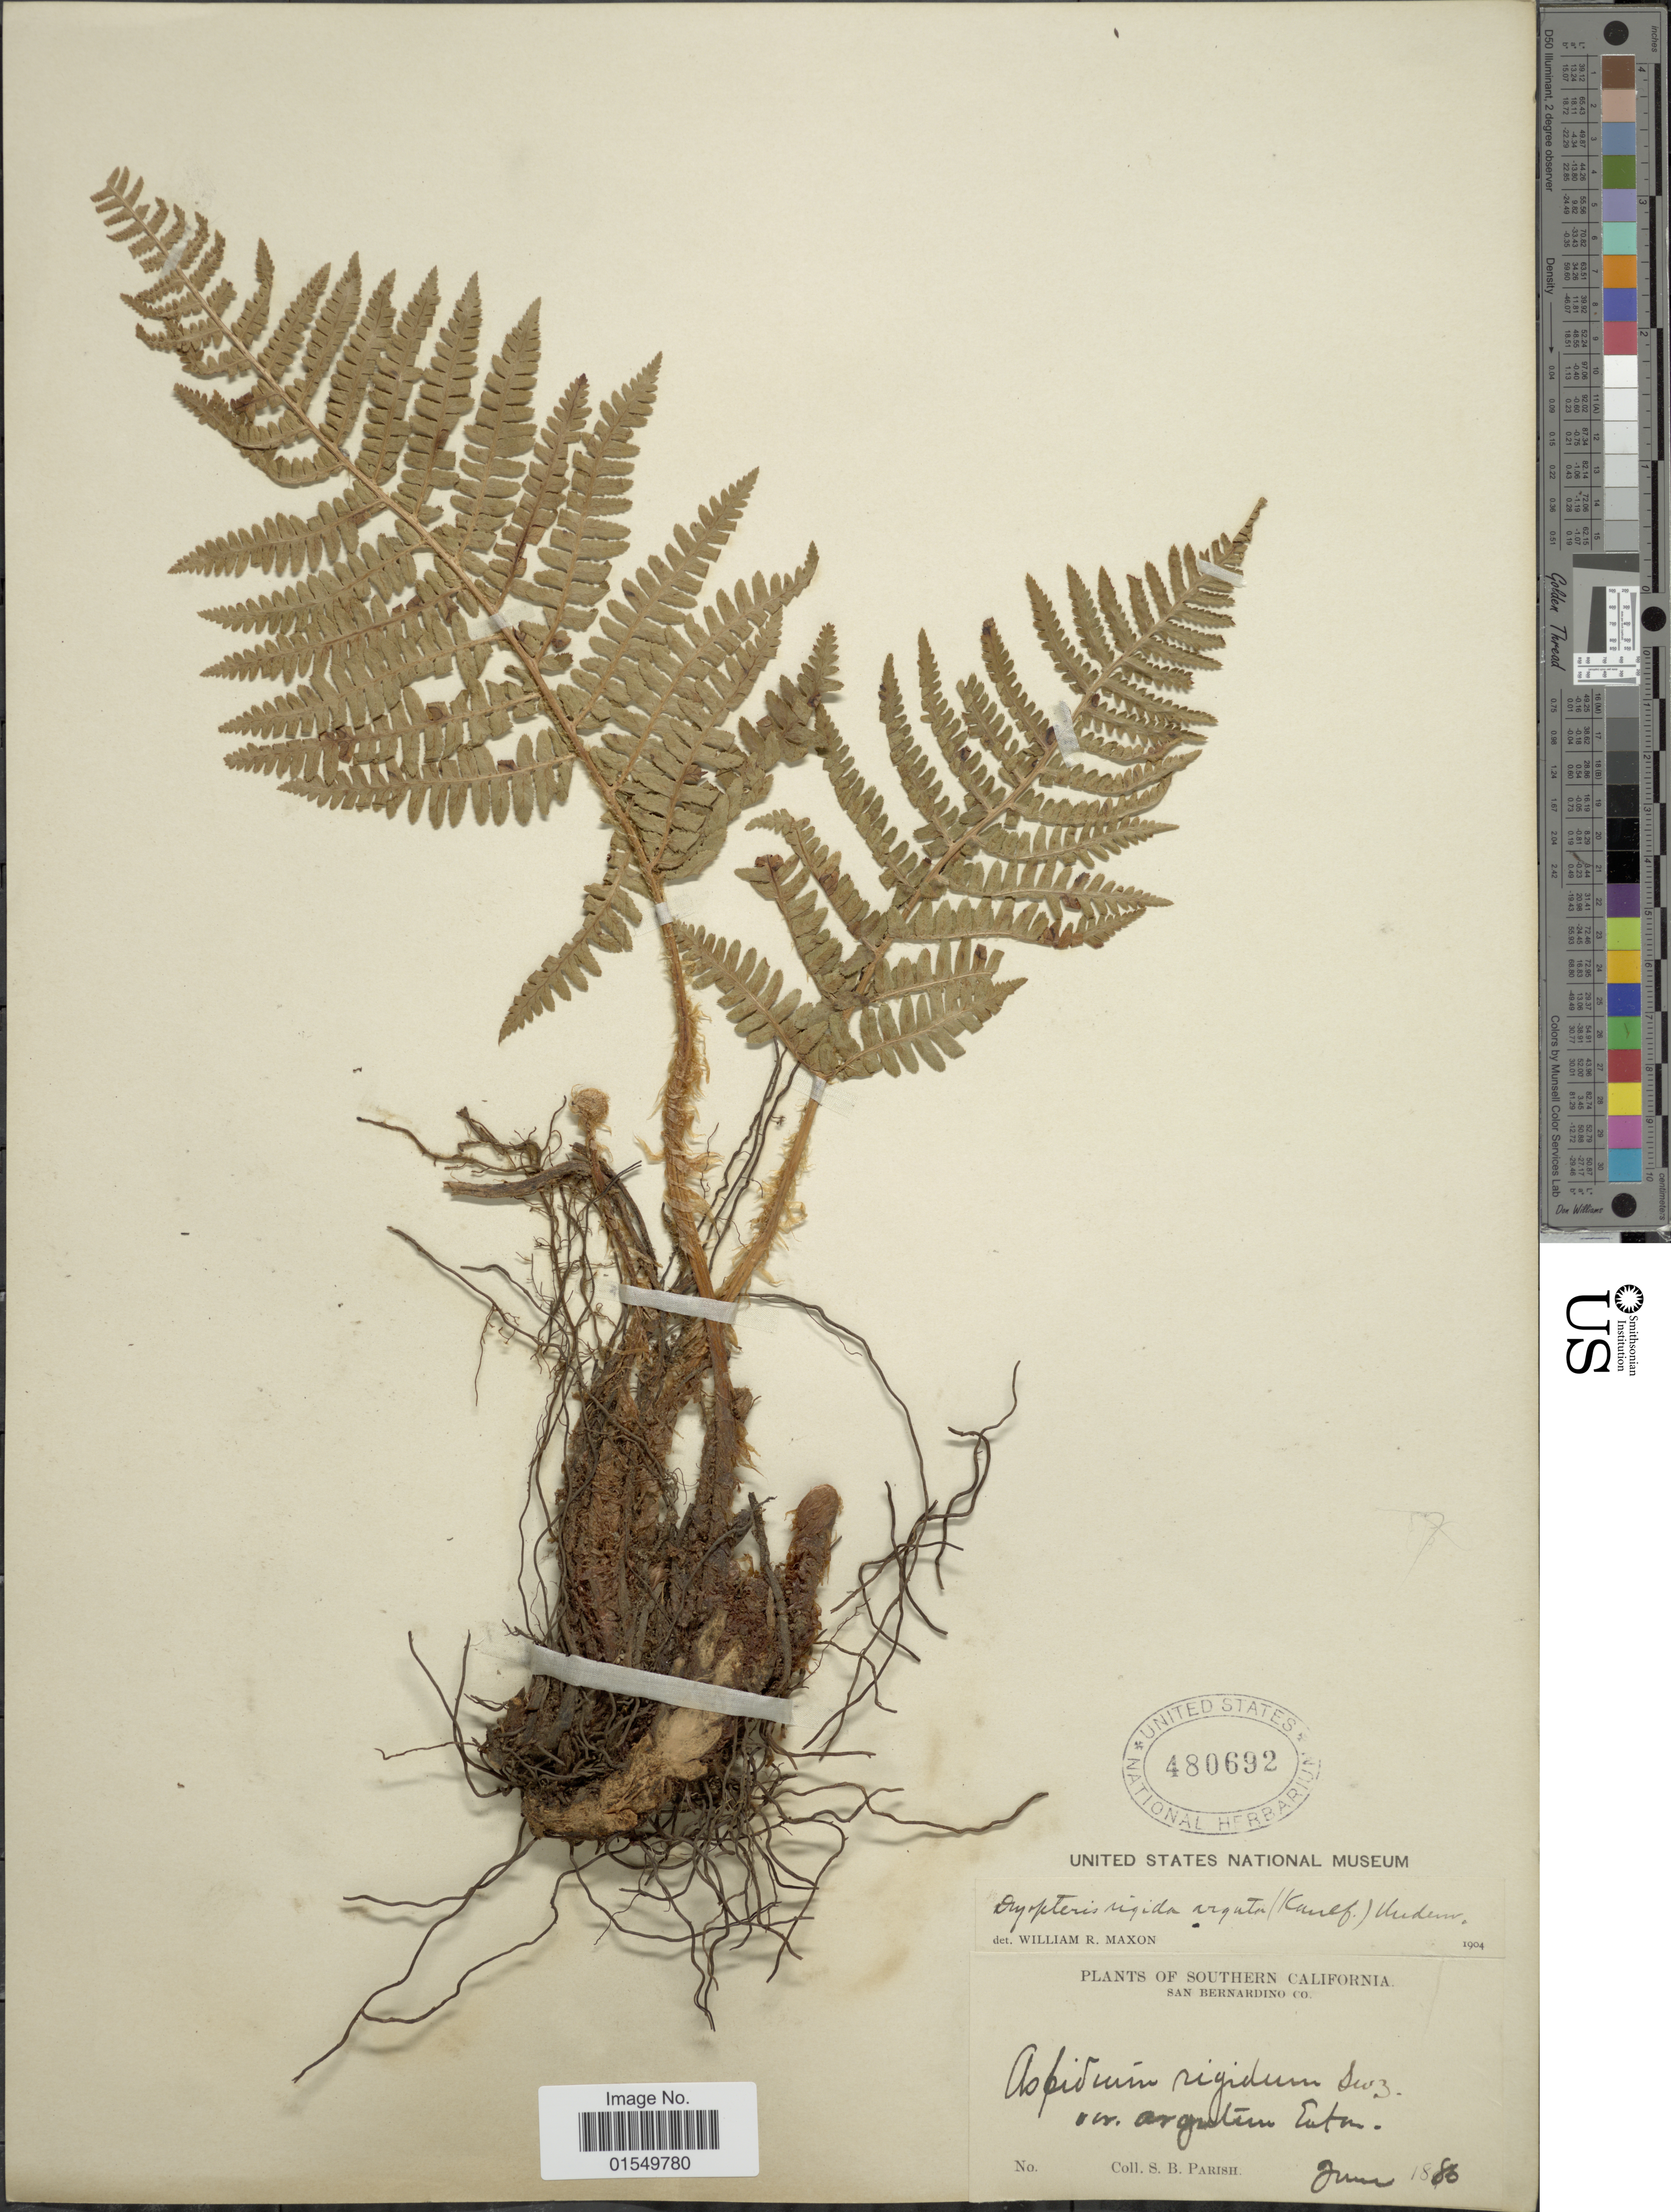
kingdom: Plantae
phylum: Tracheophyta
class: Polypodiopsida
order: Polypodiales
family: Dryopteridaceae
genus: Dryopteris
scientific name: Dryopteris arguta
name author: (Kaulf.) Maxon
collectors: S. B. Parish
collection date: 1885-06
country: United States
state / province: California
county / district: San Bernardino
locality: Southern California, San Bernardino Co.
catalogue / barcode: US 480692